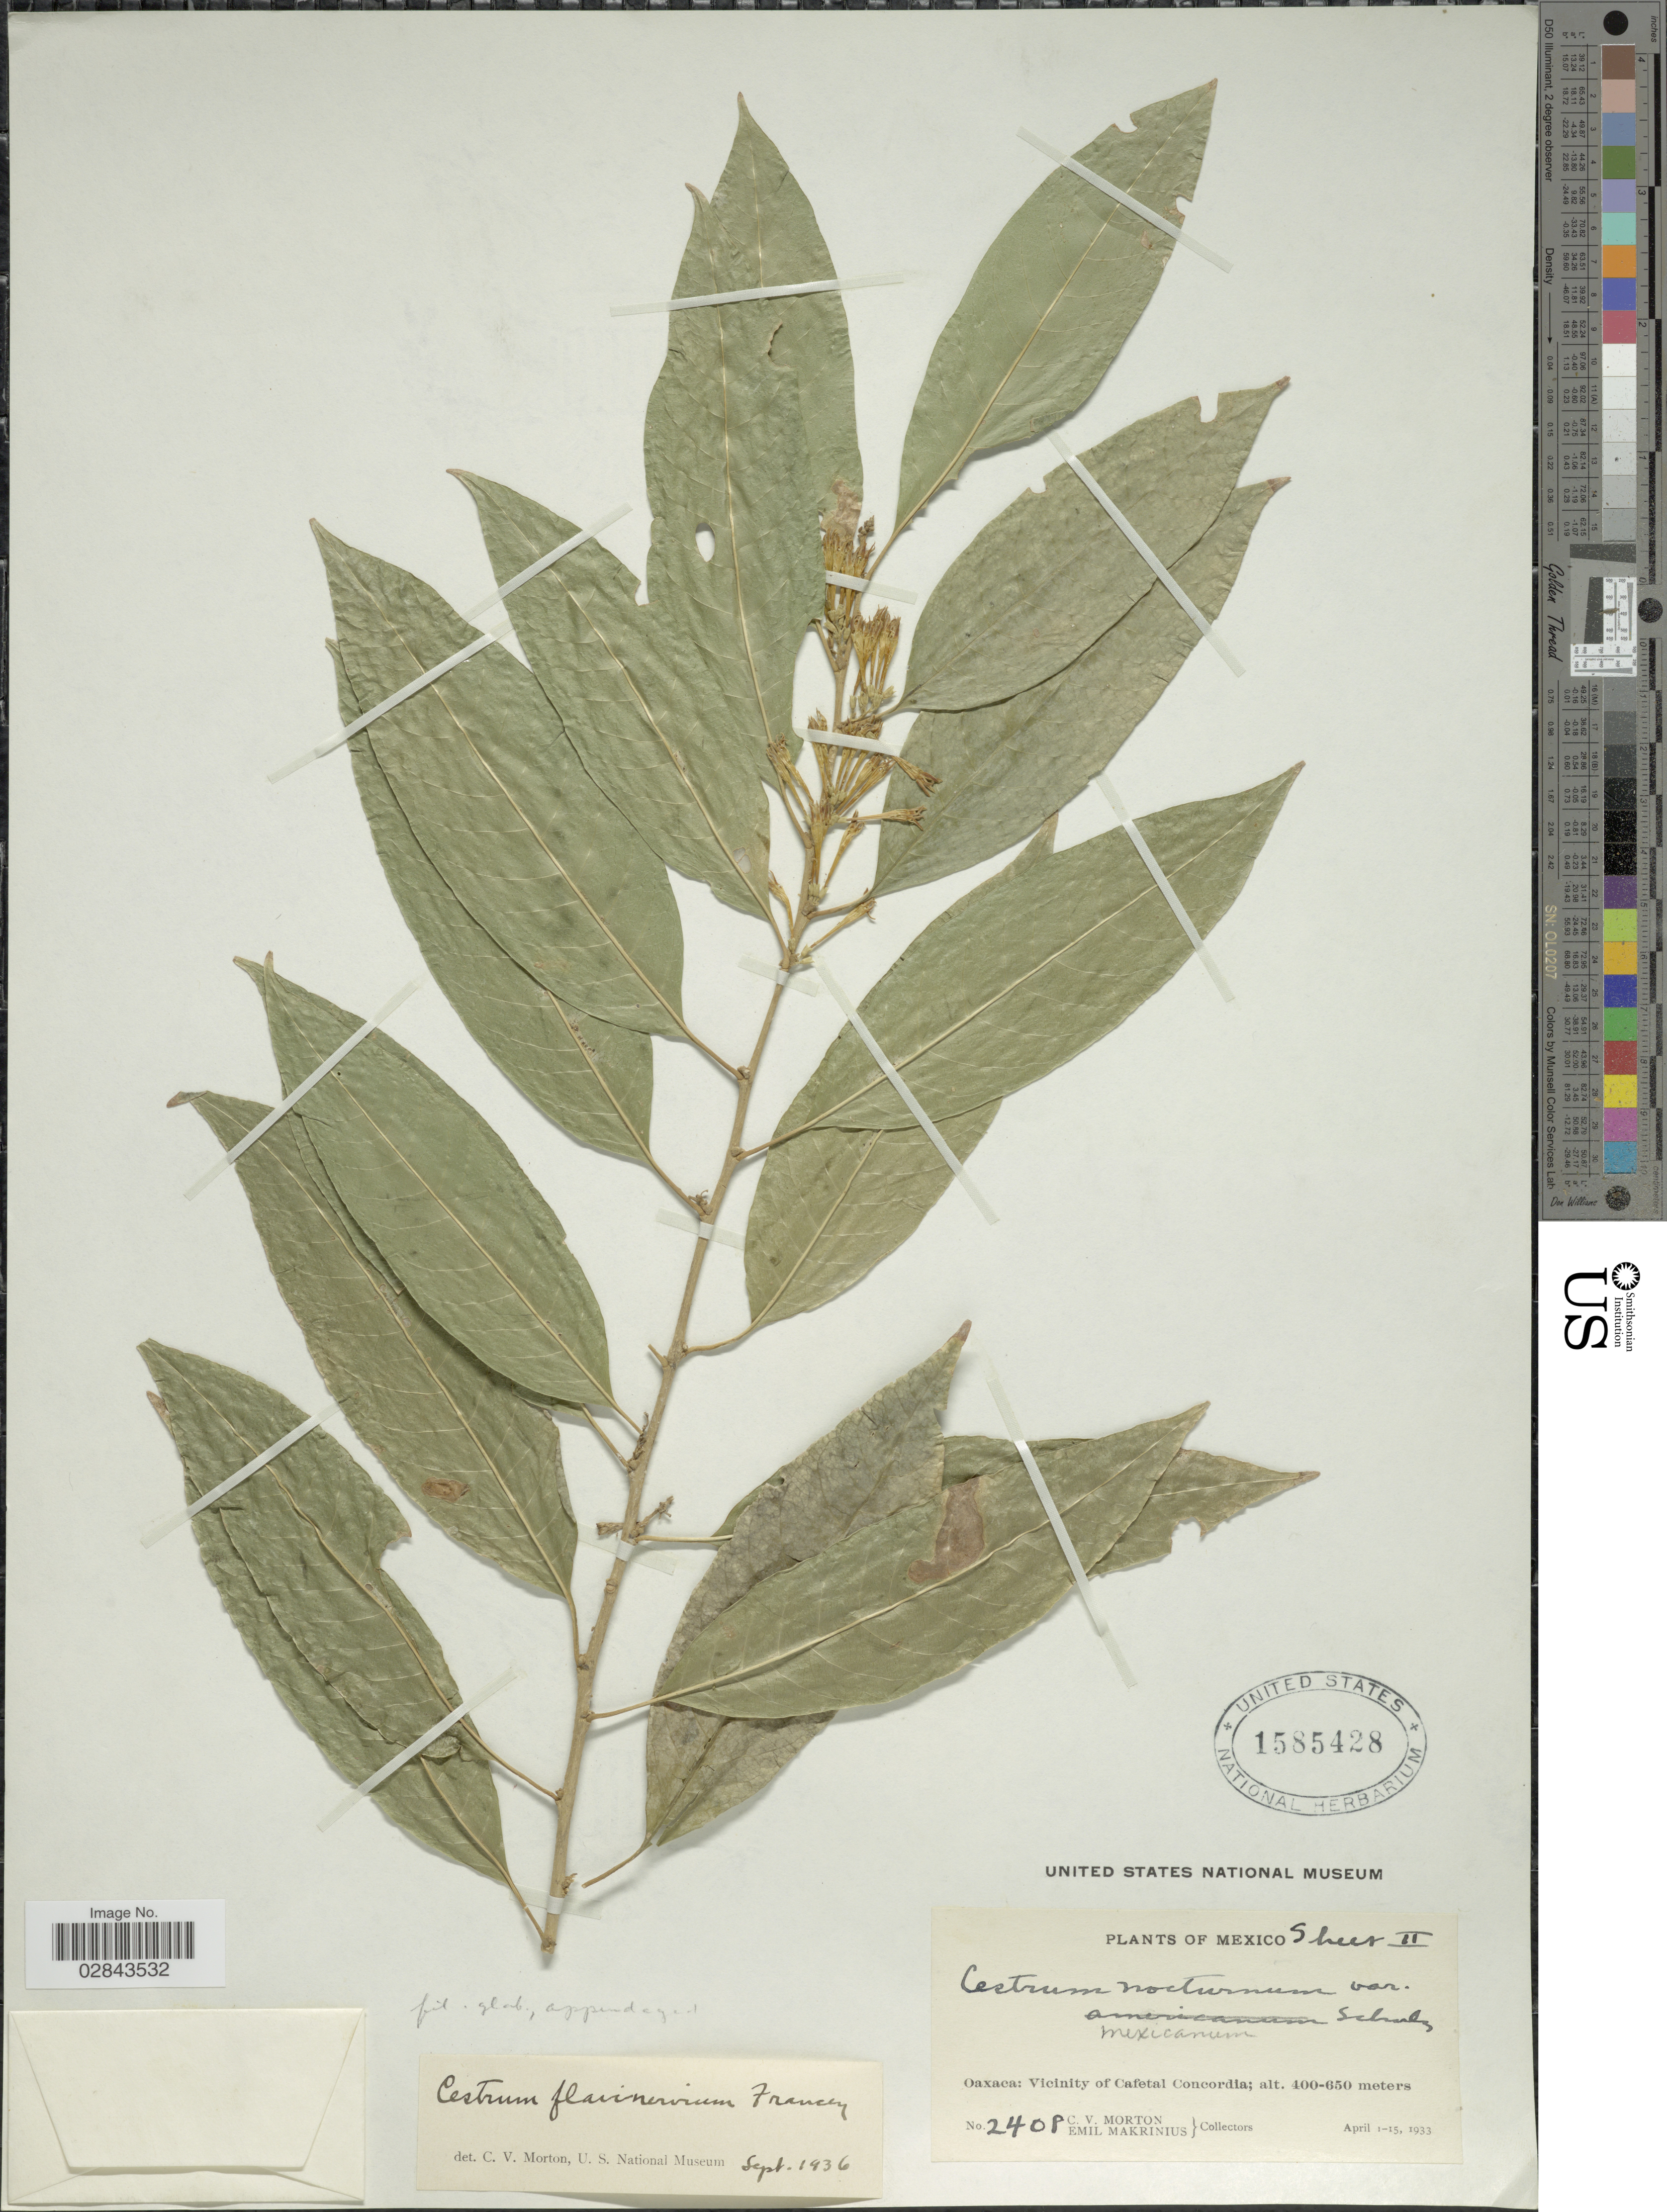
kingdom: Plantae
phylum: Tracheophyta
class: Magnoliopsida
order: Solanales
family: Solanaceae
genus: Cestrum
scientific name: Cestrum flavinervium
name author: Francey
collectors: C. V. Morton & E. Makrinius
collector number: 2401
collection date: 1933-04-01/1933-04-15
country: Mexico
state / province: Oaxaca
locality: Vicinity of Cafetal Concordia.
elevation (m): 400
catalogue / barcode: US 1585428